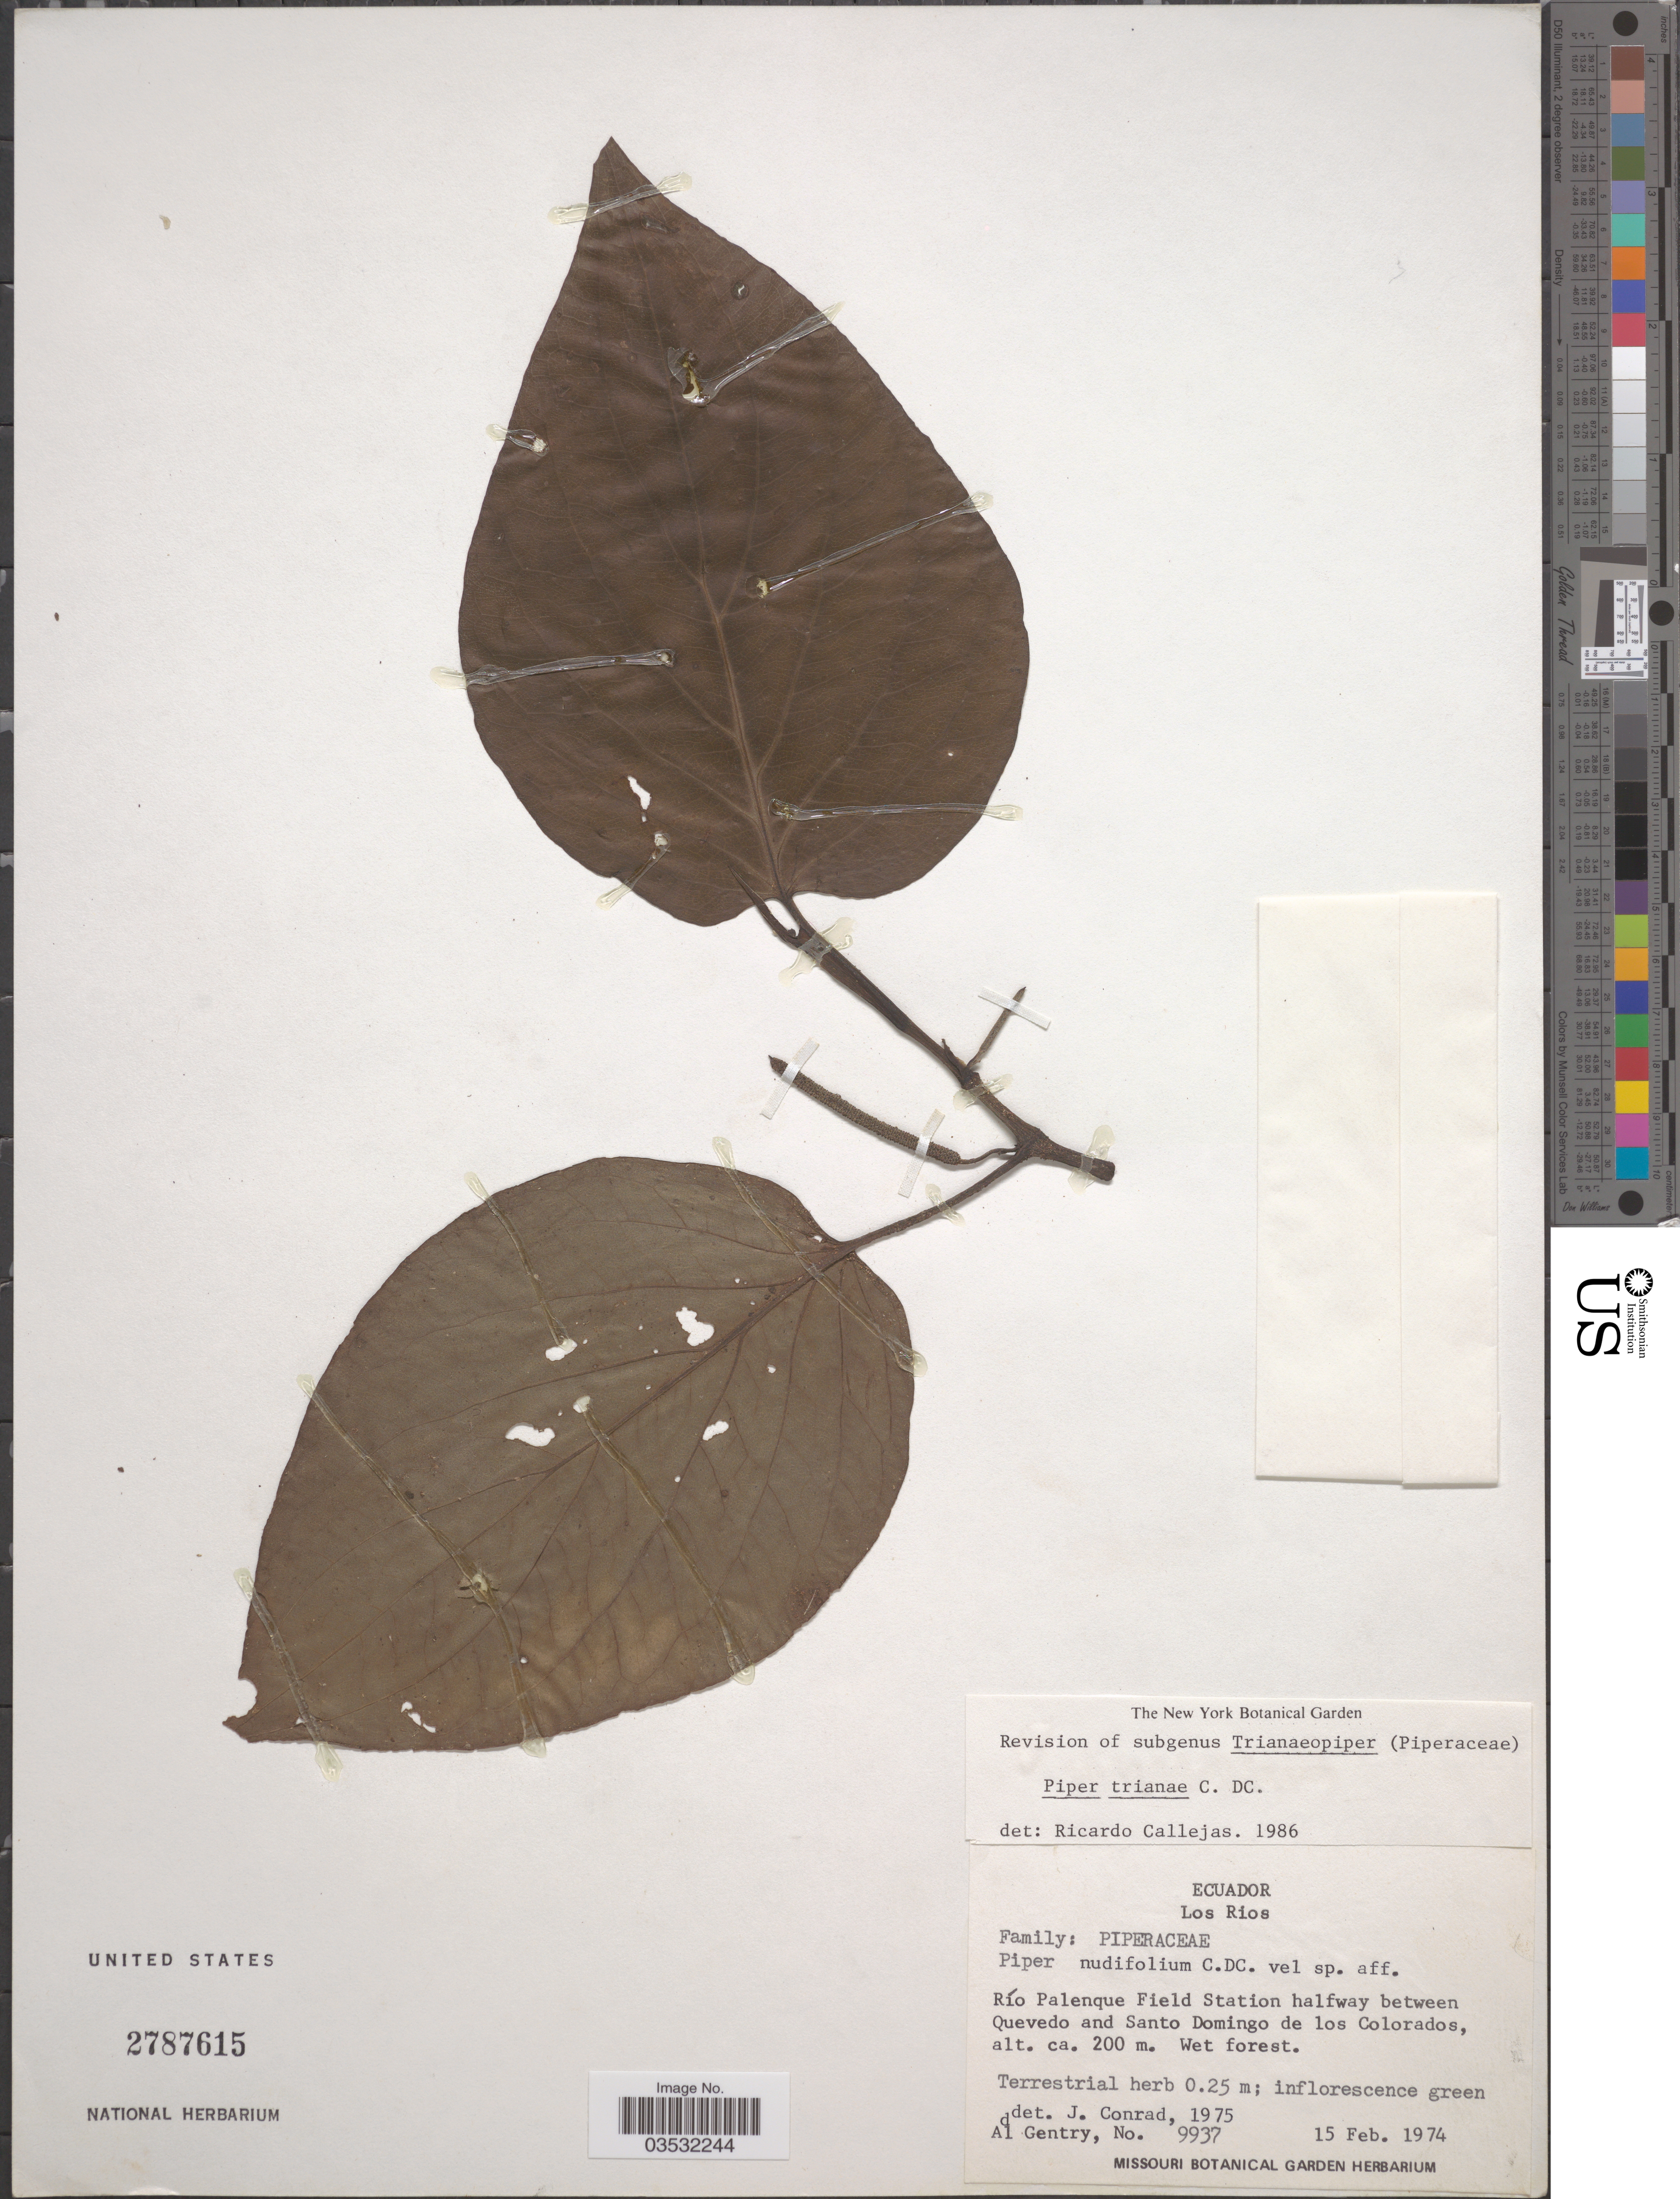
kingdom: Plantae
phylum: Tracheophyta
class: Magnoliopsida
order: Piperales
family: Piperaceae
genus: Piper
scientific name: Piper trianae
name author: C. DC.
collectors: A. H. Gentry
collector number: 9937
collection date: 1974-02-15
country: Ecuador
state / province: Los Ríos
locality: Río Palenque Field Station halfway between Quevedo and Santo Domingo de los Colorados.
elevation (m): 200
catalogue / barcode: US 2787615